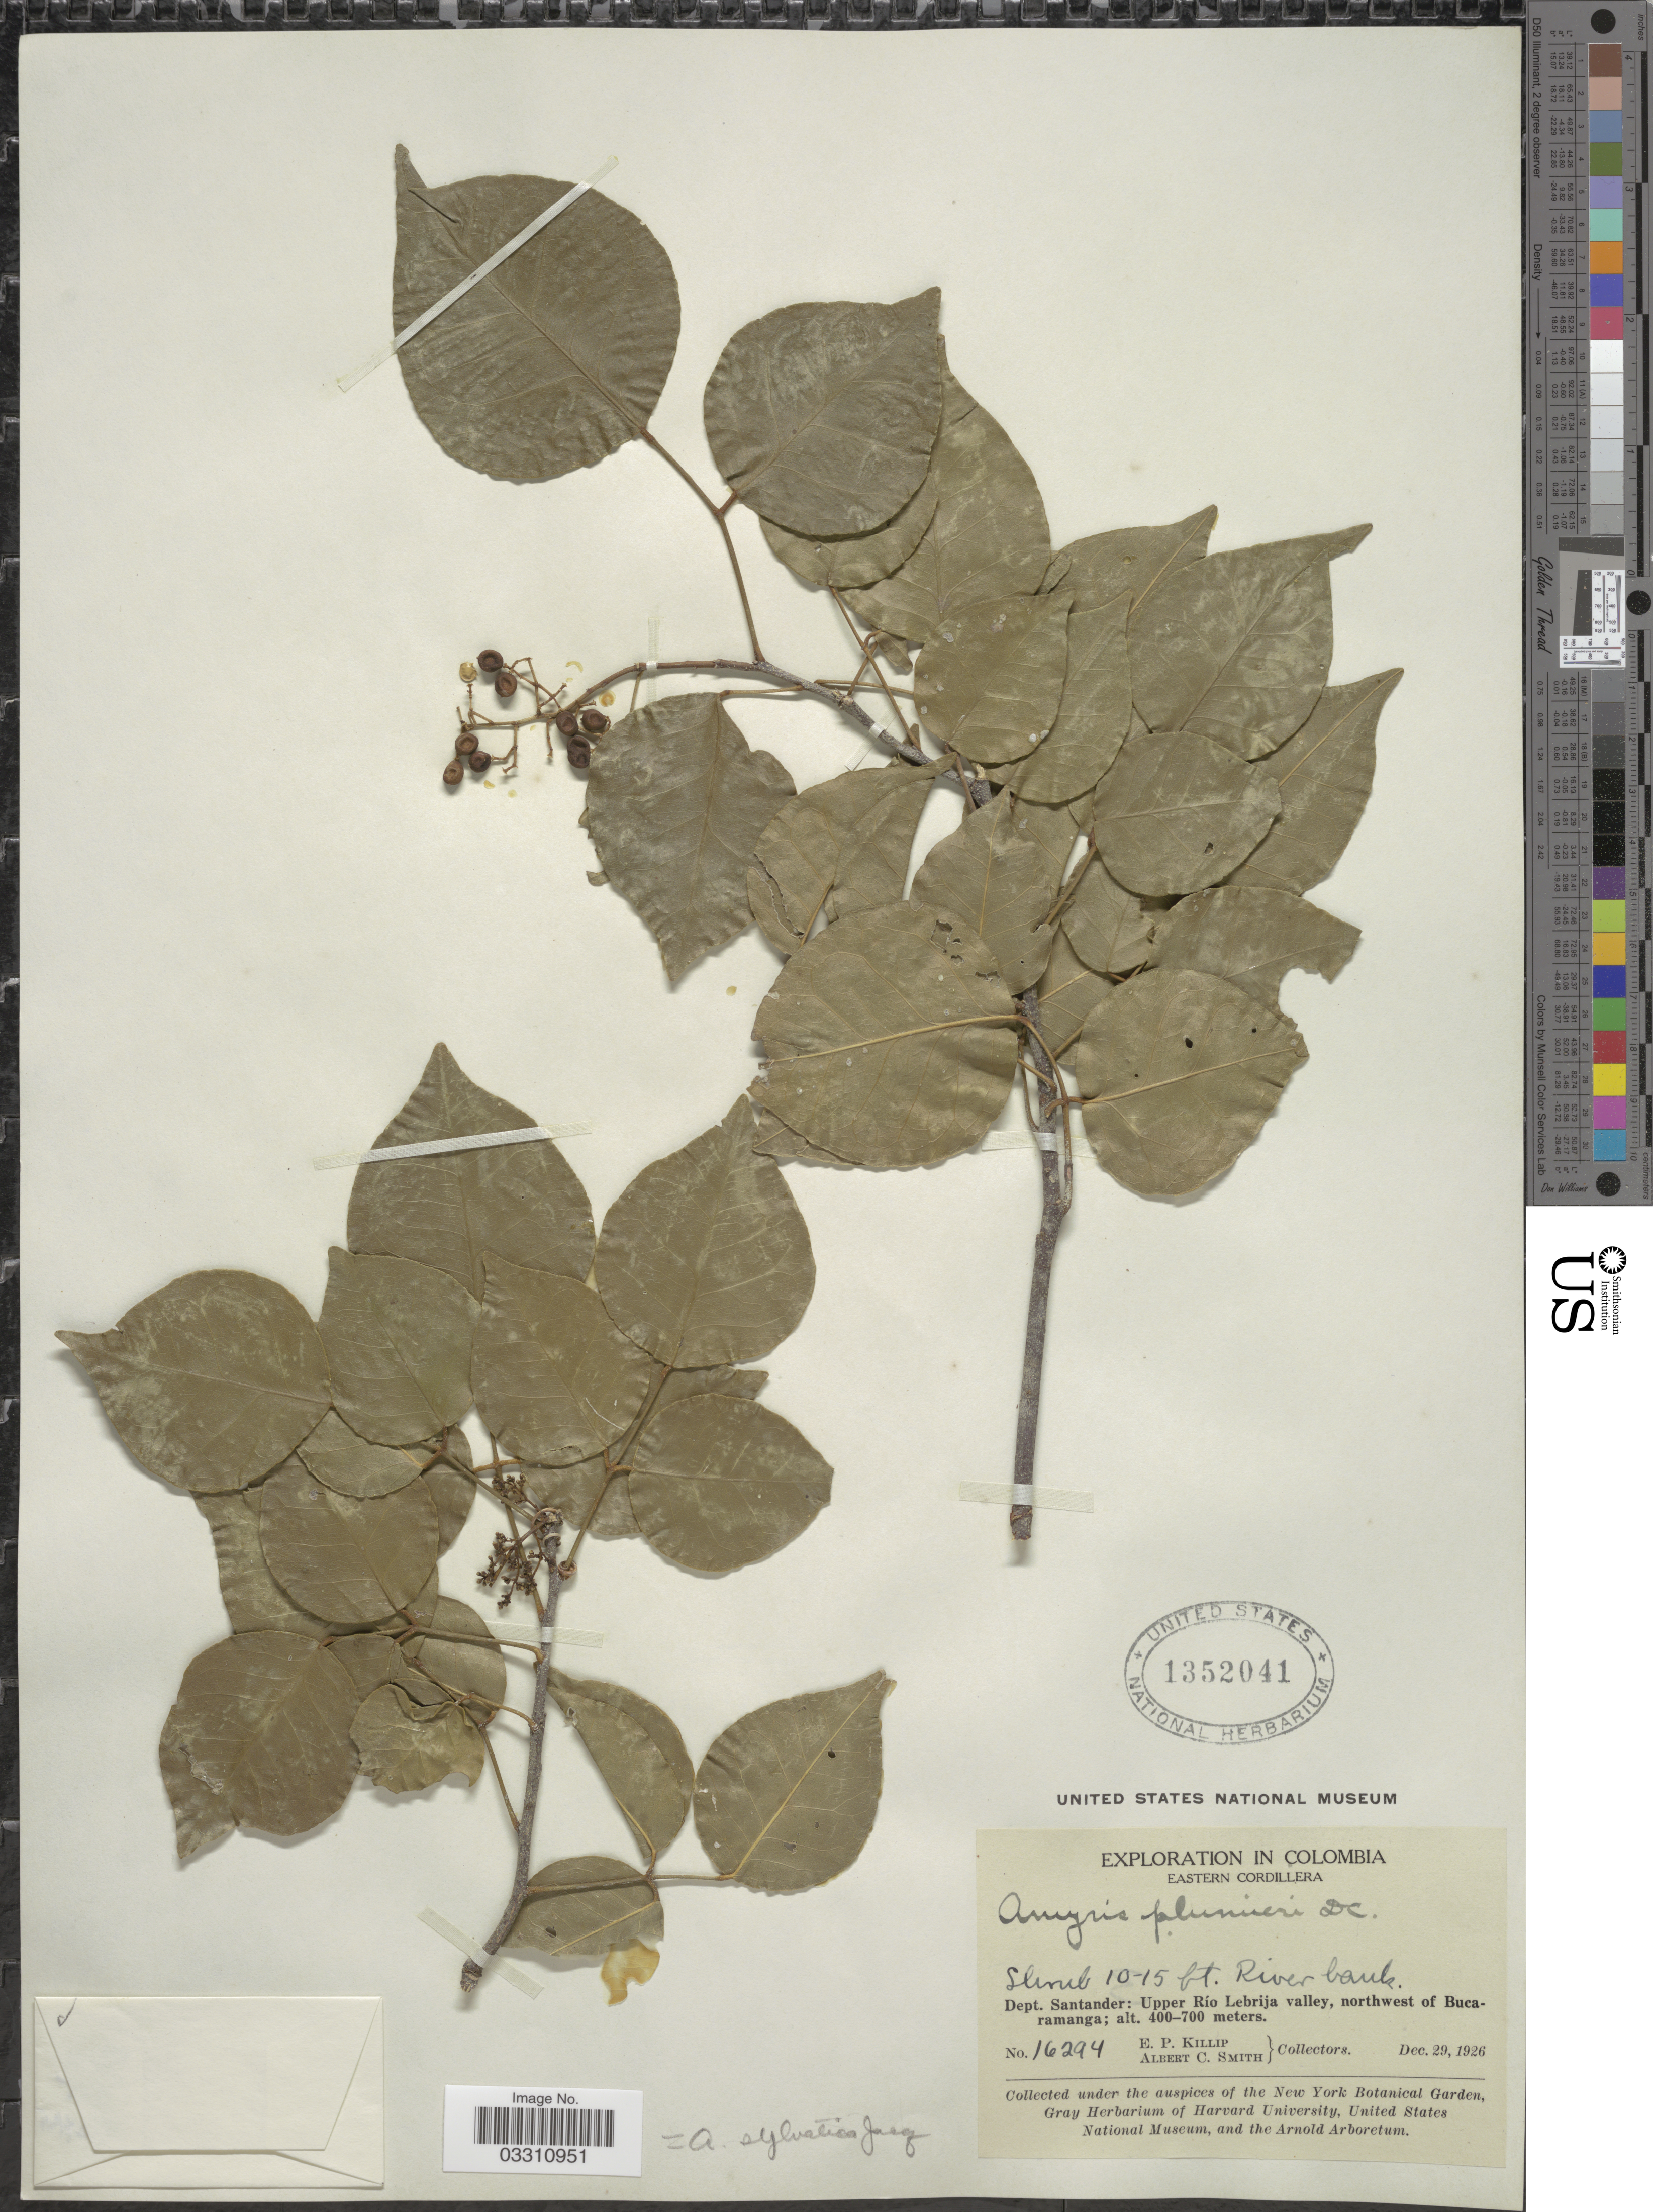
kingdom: Plantae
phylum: Tracheophyta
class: Magnoliopsida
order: Sapindales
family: Rutaceae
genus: Amyris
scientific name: Amyris sylvatica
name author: Jacq.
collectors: E. P. Killip & A. C. Smith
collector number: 16294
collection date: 1926-12-29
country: Colombia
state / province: Santander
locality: Eastern Cordillera, Dept. Santander: Upper Río Lebrija valley, northwest of Bucaramanga.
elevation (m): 400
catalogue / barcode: US 1352041